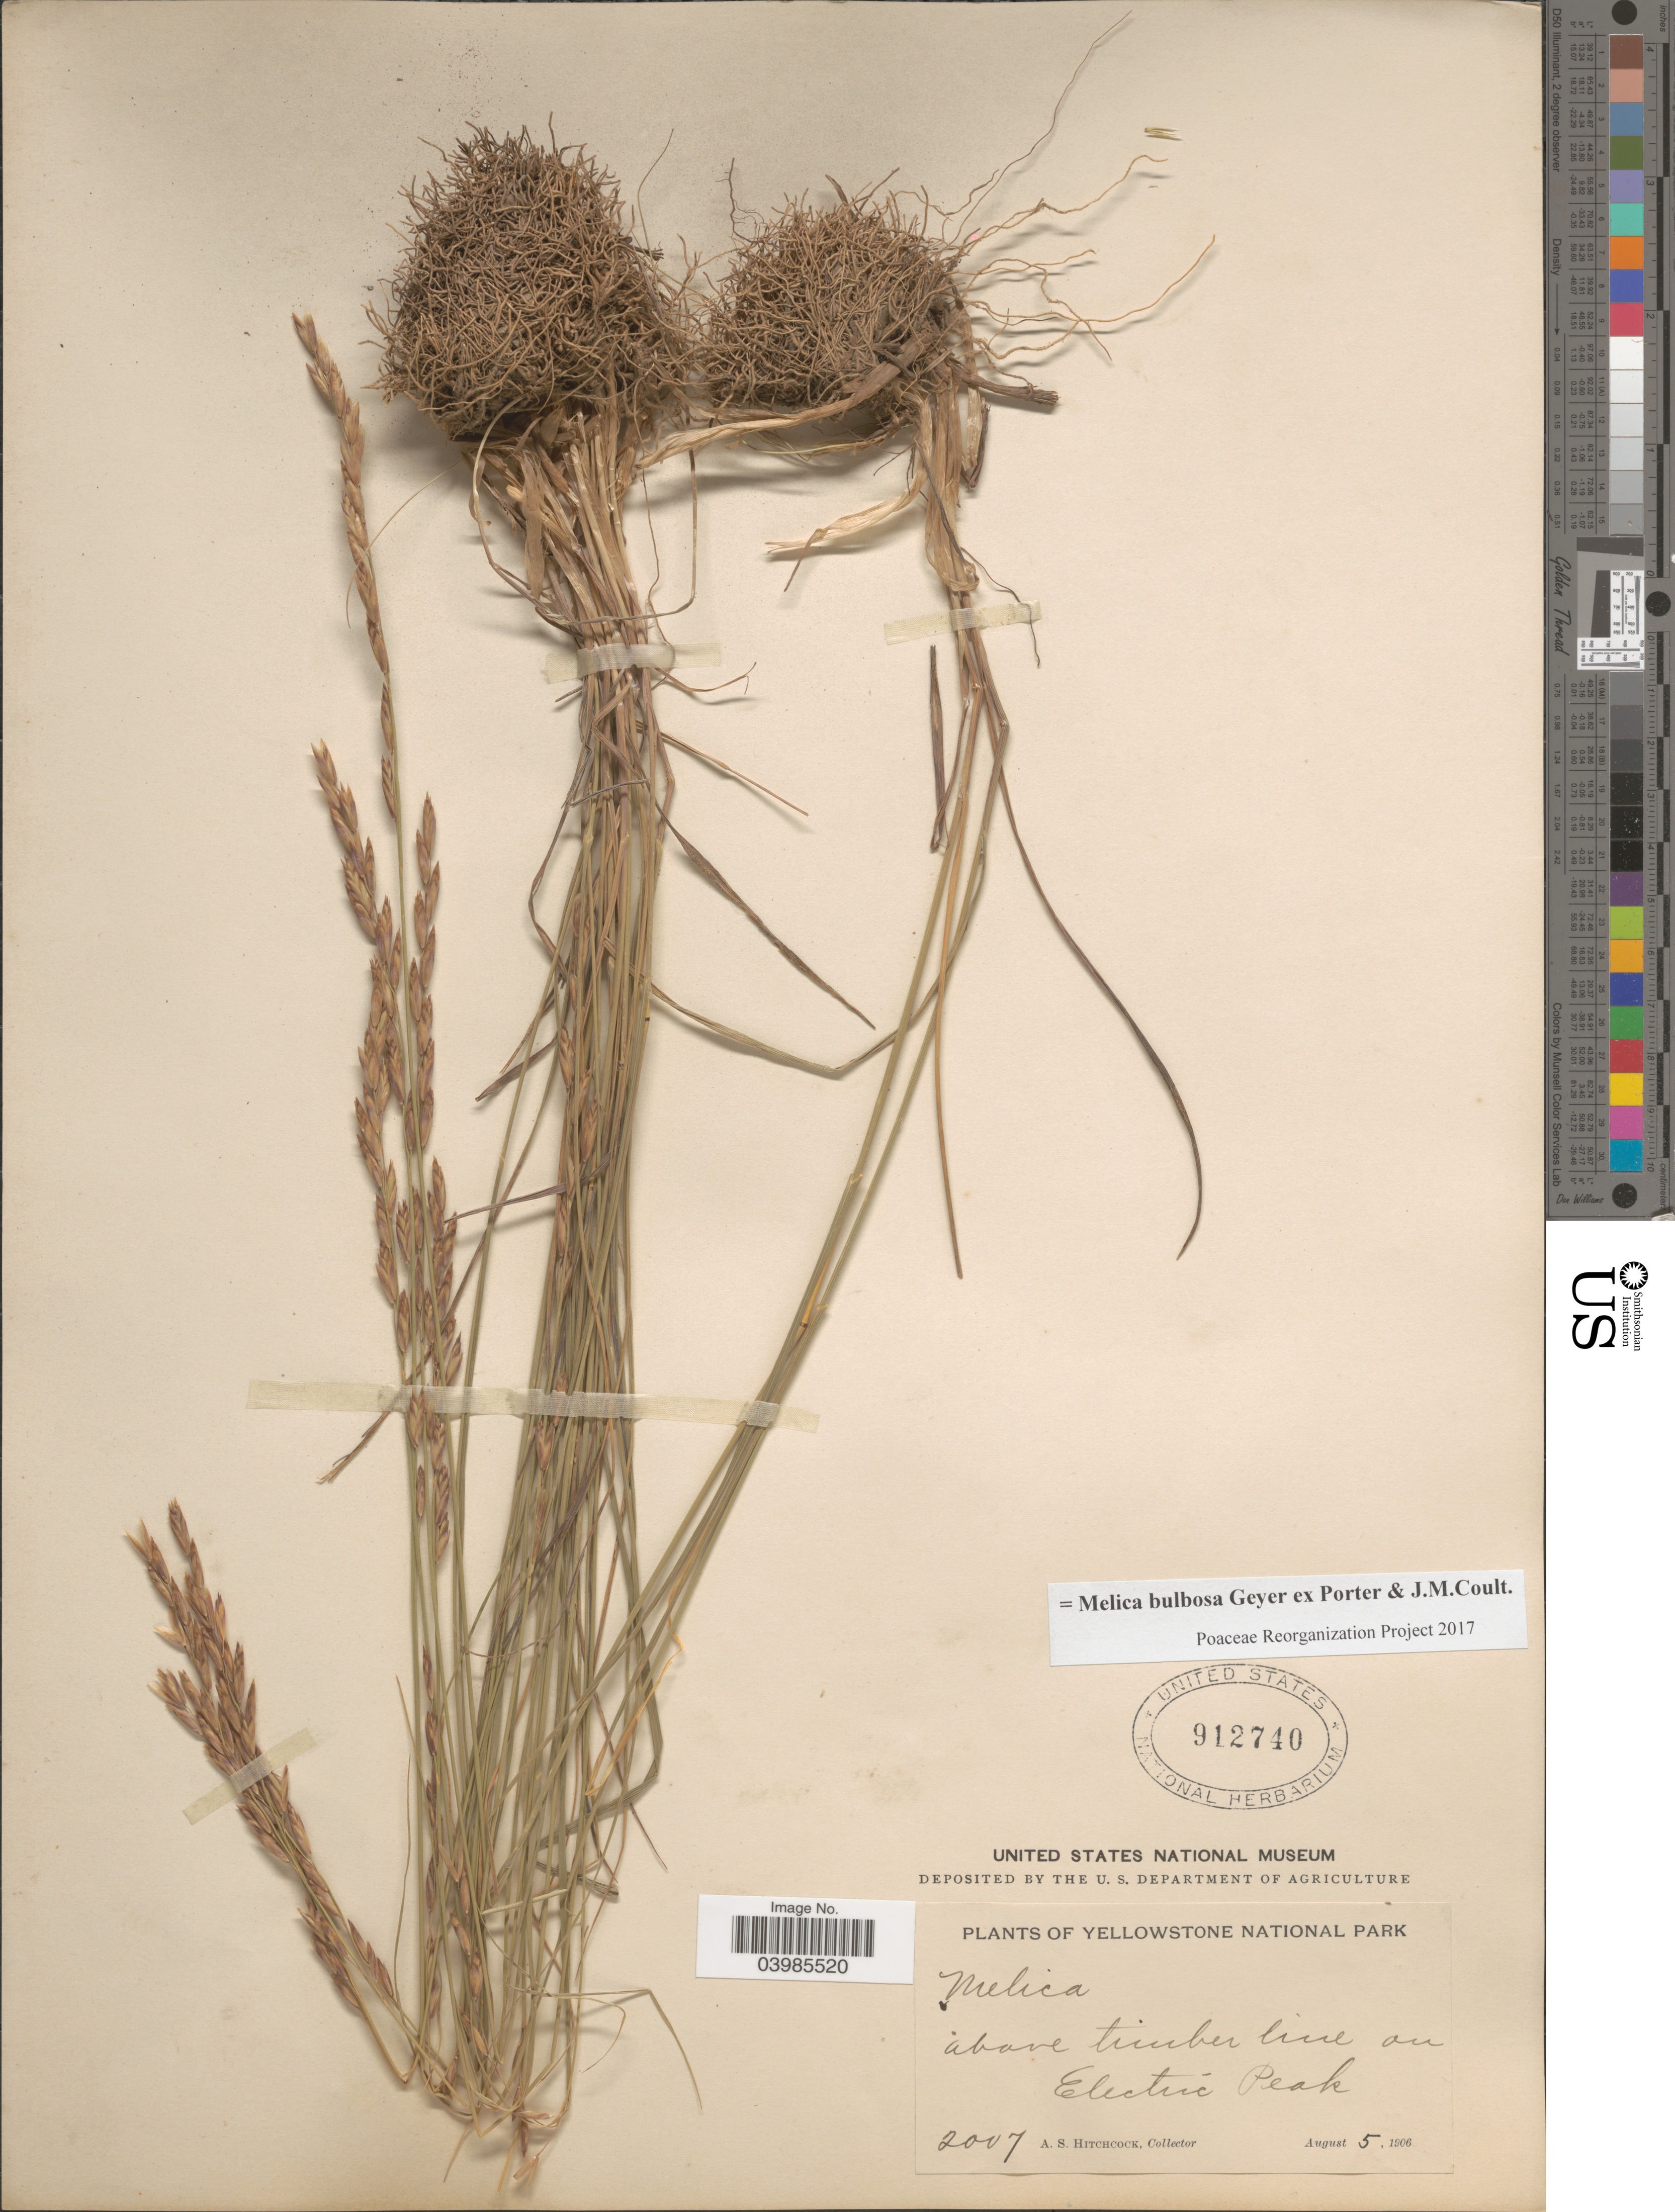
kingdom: Plantae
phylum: Tracheophyta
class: Liliopsida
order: Poales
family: Poaceae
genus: Melica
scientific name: Melica bulbosa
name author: Geyer ex Porter & J.M. Coult.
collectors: A. S. Hitchcock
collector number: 2007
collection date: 1906-08-05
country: United States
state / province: Montana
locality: Yellowstone National Park. Above timber line on Electric Peak.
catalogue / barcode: US 912740